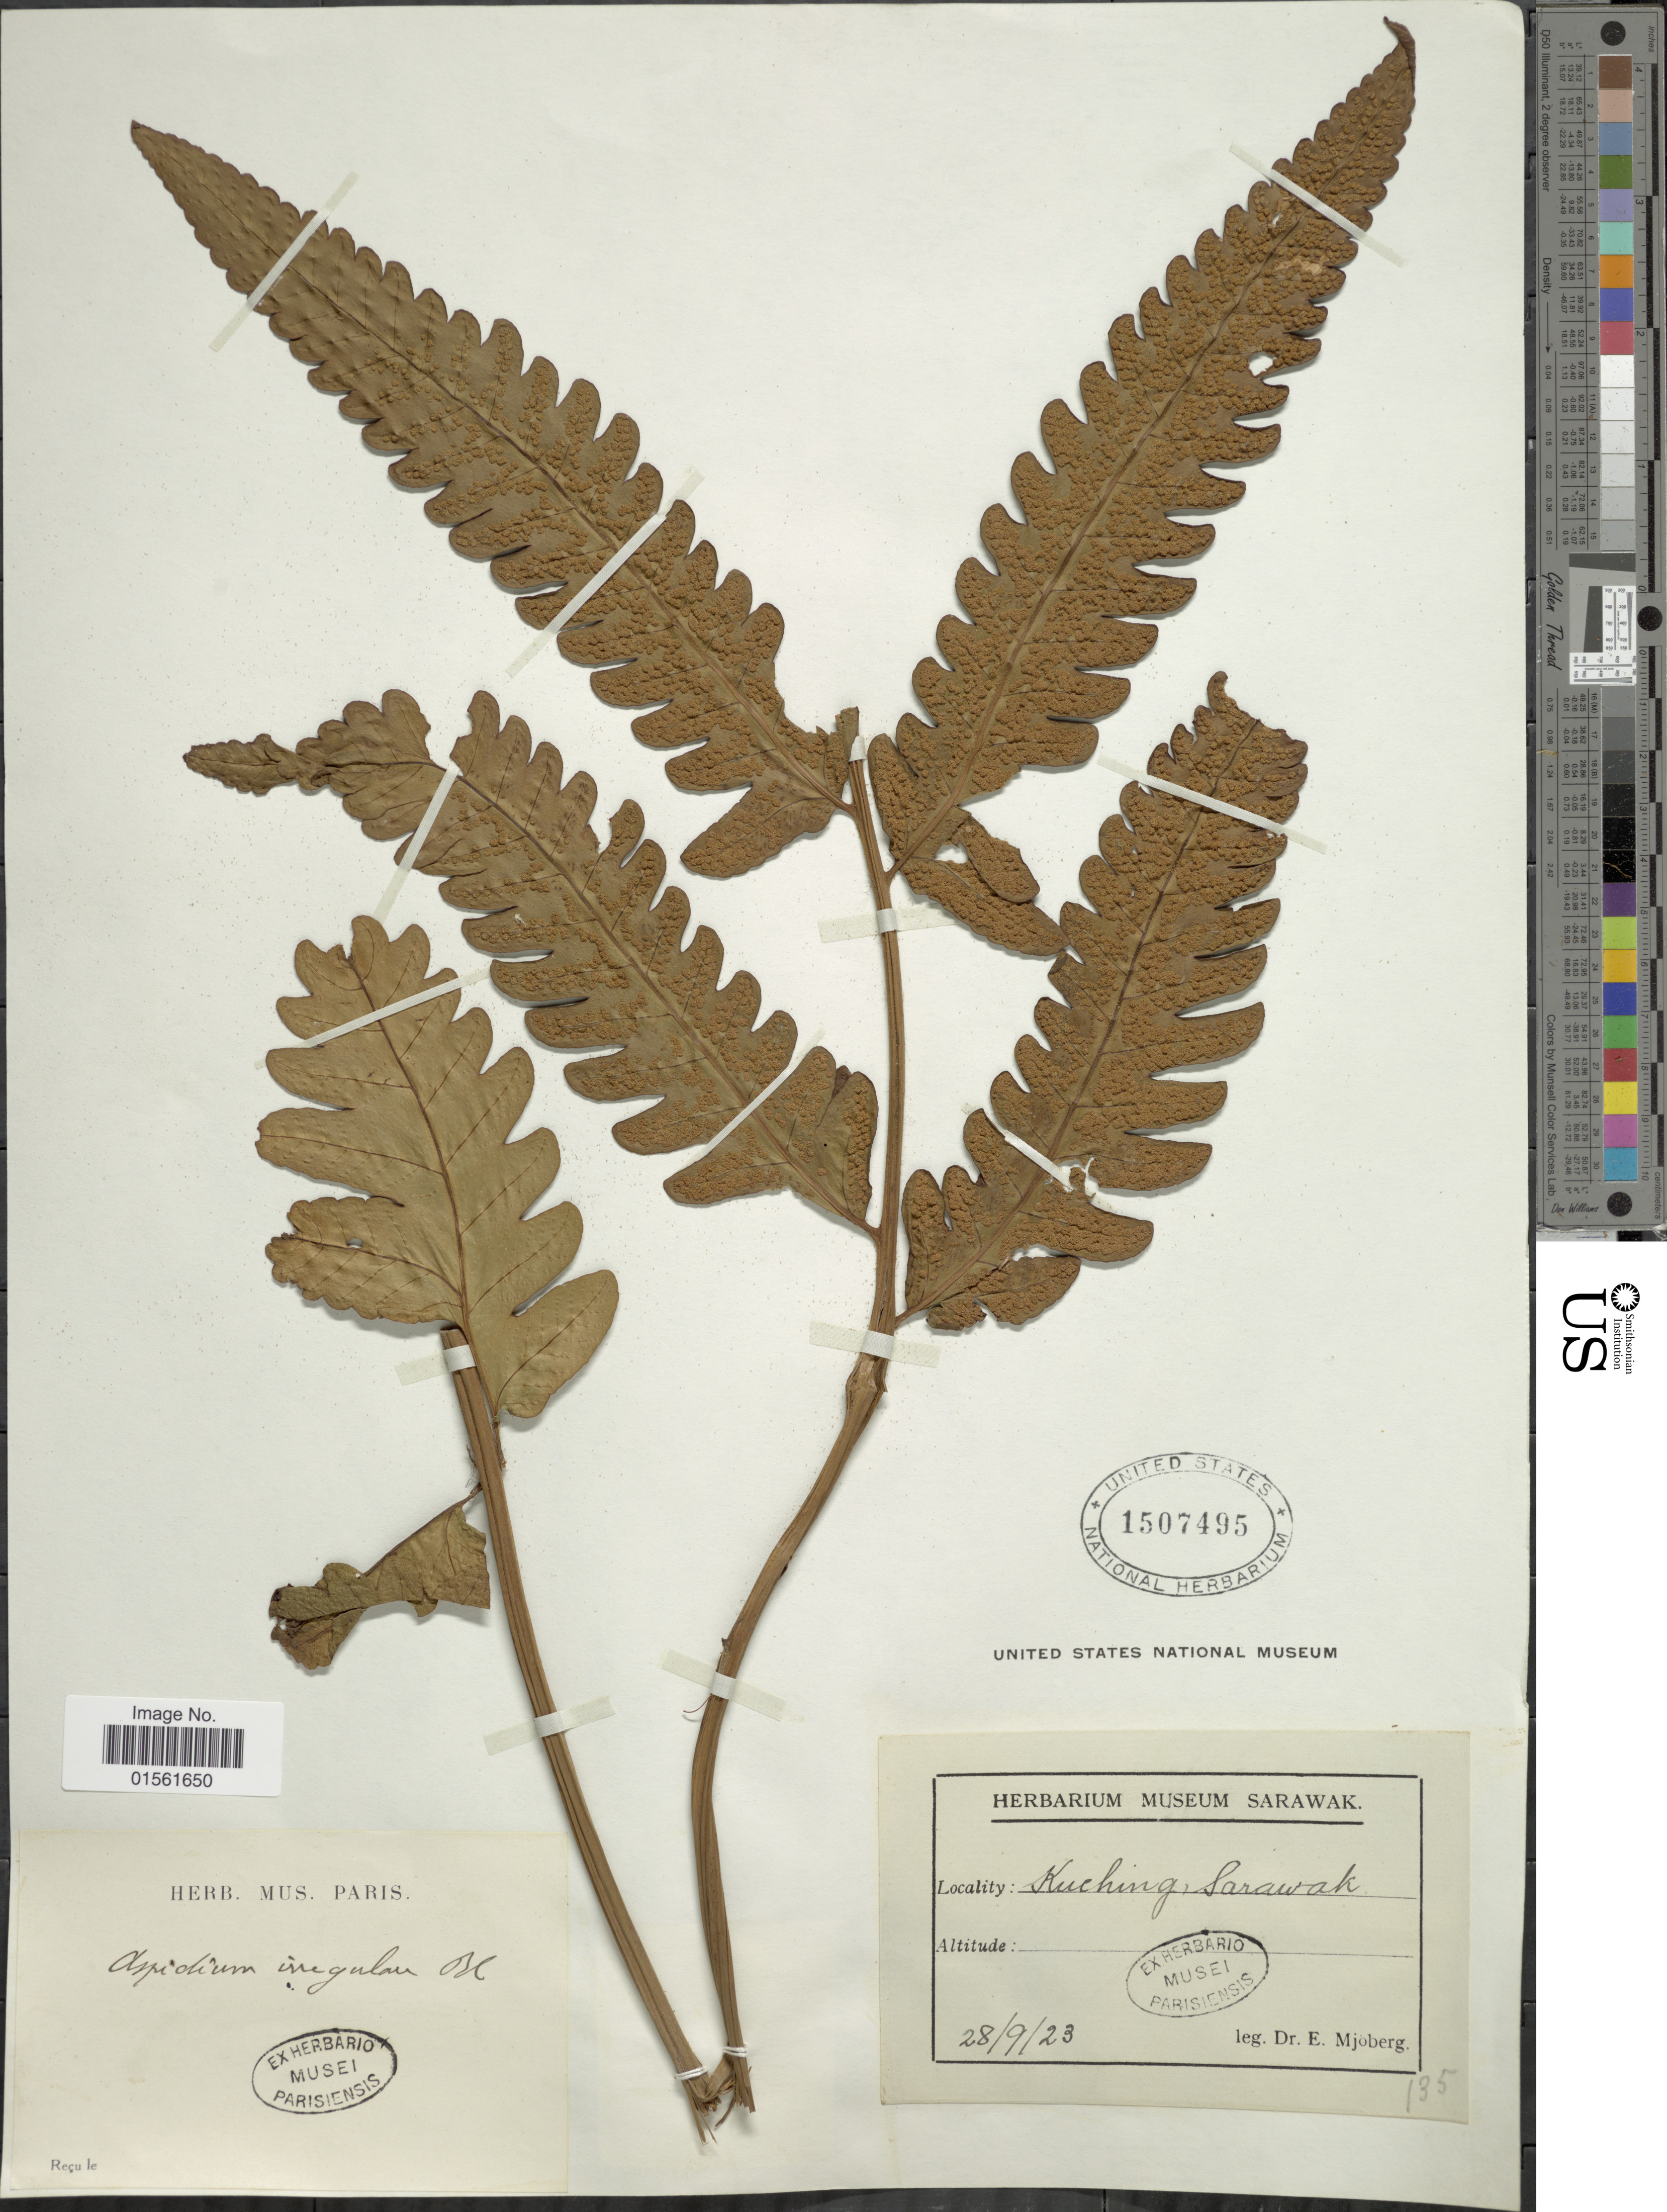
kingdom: Plantae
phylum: Tracheophyta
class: Polypodiopsida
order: Polypodiales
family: Dryopteridaceae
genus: Pleocnemia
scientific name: Pleocnemia irregularis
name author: (C. Presl) Holttum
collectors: E. Mjoberg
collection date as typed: Transcribed d/m/y: 28/9/23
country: Malaysia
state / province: Sarawak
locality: Kuching, Sarawak.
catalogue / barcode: US 1507495